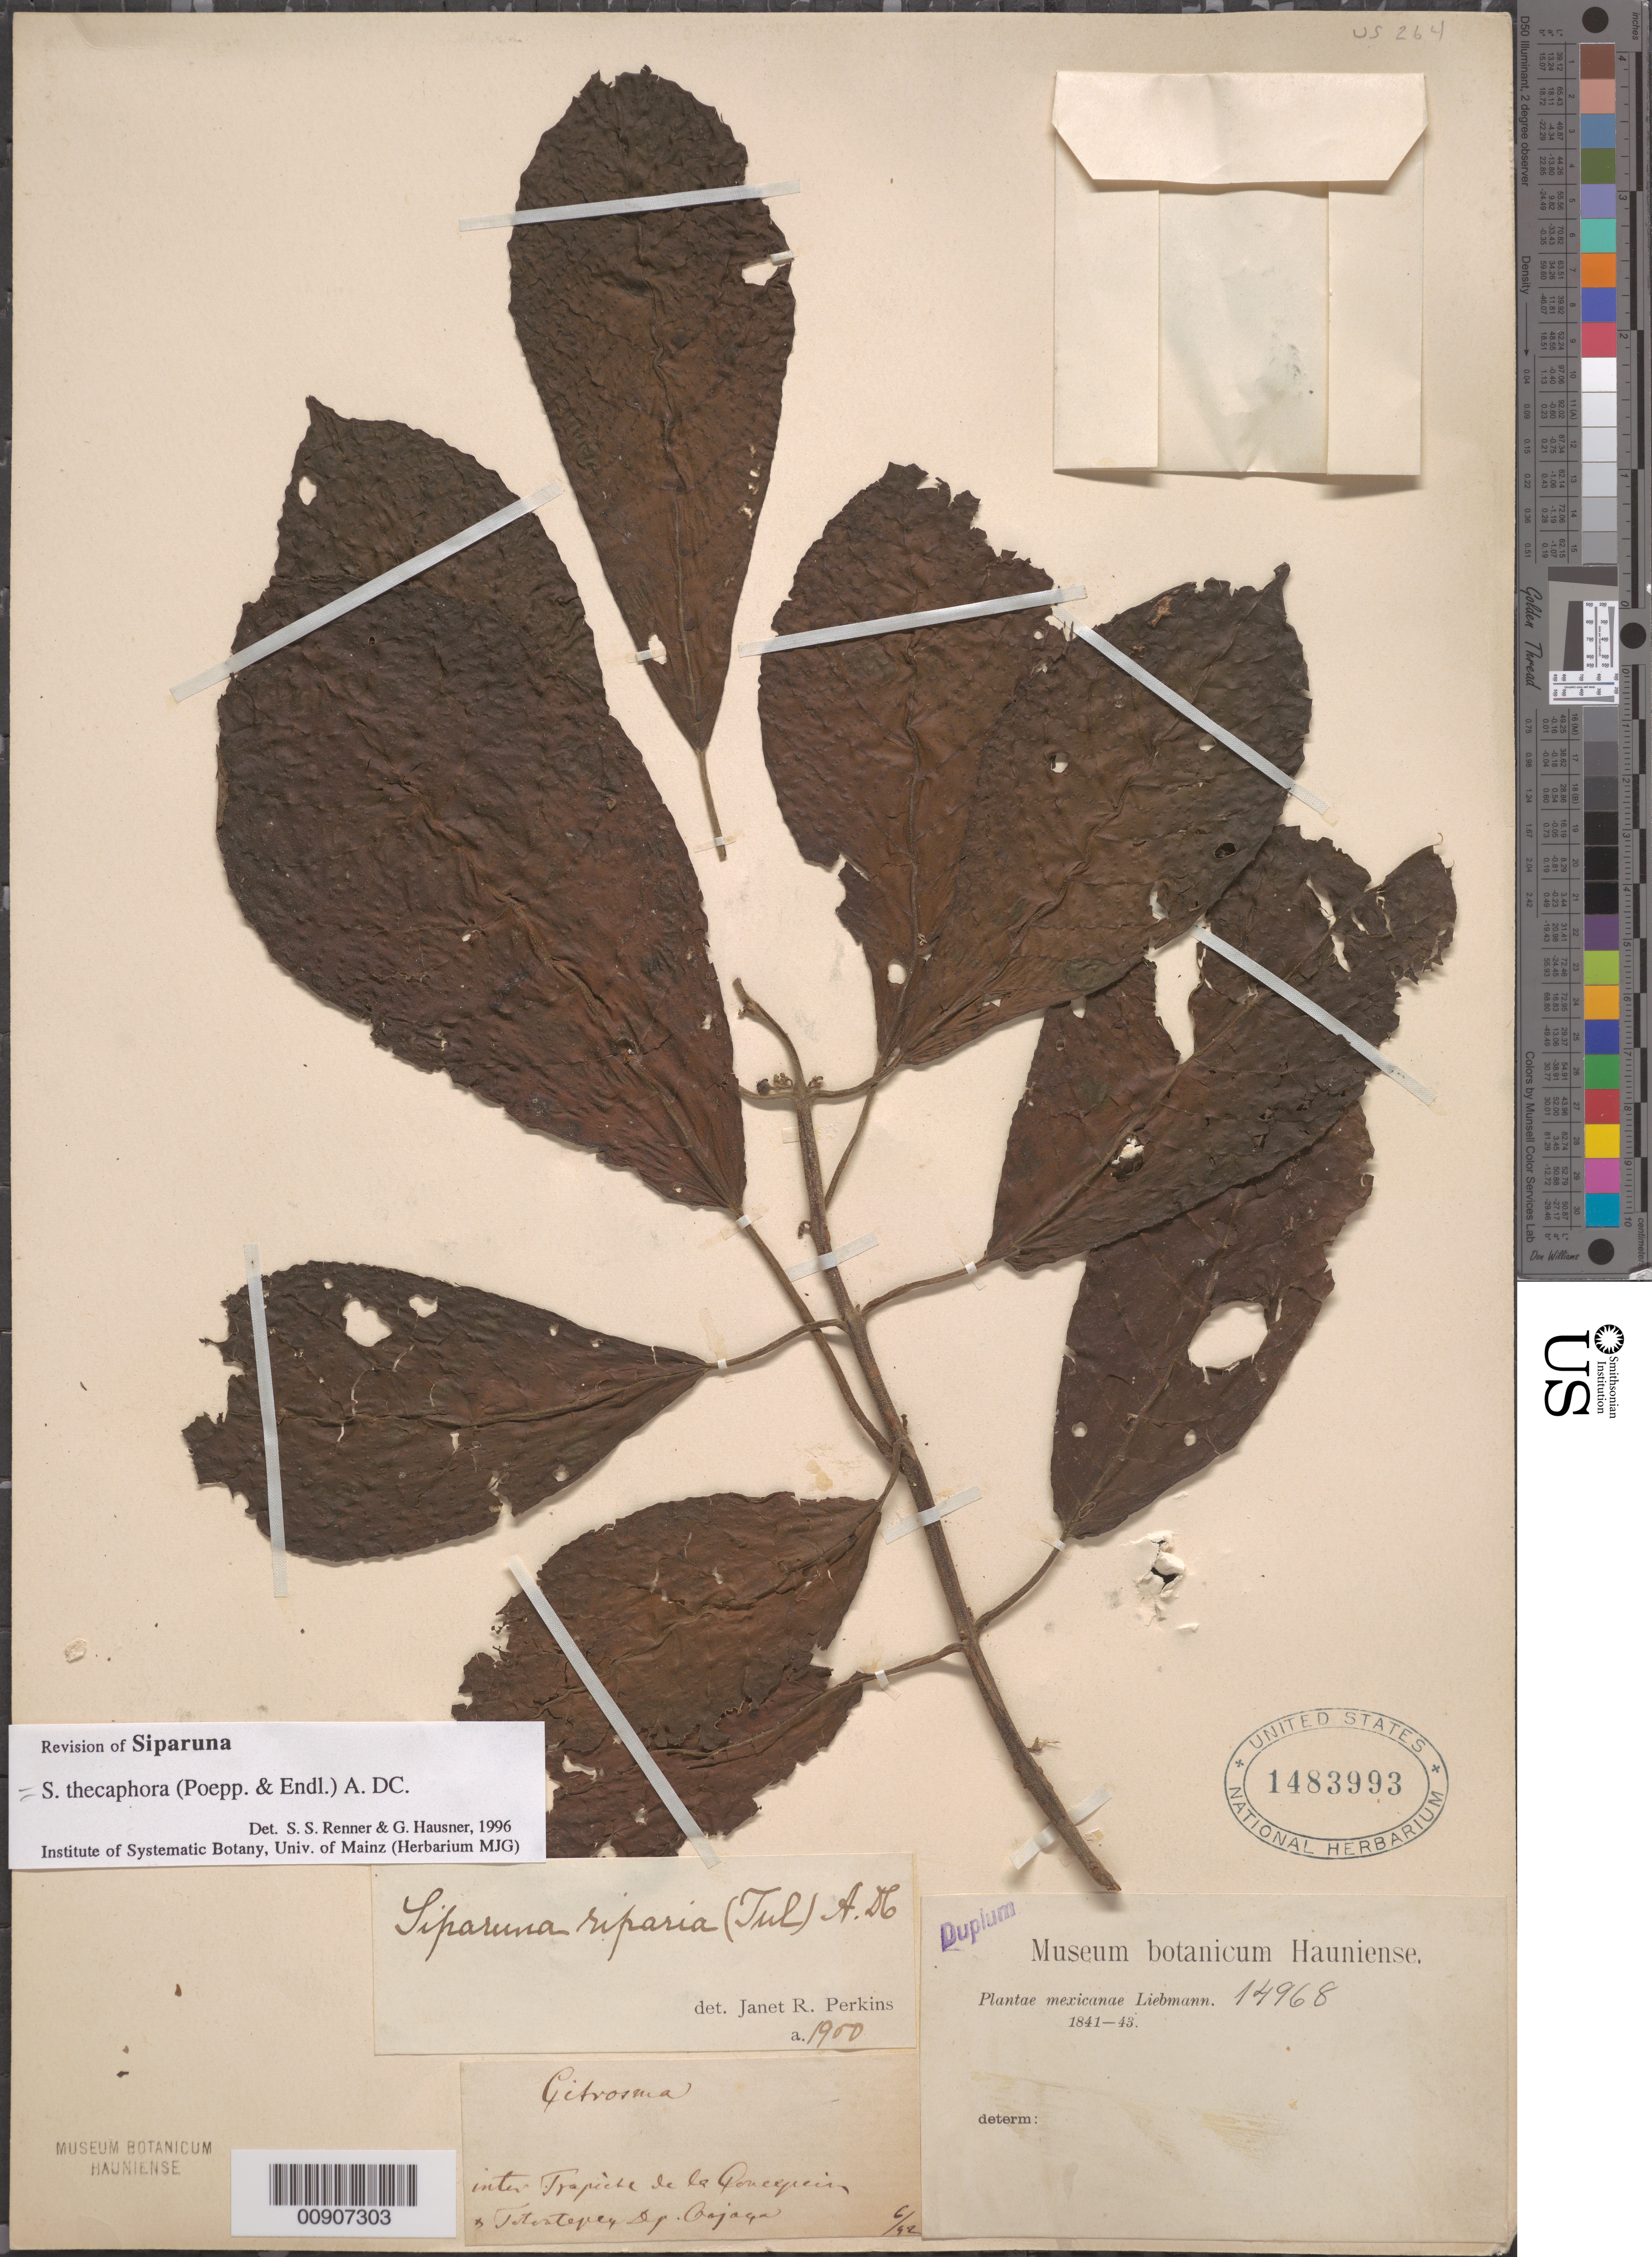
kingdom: Plantae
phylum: Tracheophyta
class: Magnoliopsida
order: Laurales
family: Siparunaceae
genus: Siparuna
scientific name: Siparuna thecaphora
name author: (Poepp. & Endl.) A. DC.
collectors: F. M. Liebmann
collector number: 14968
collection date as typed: Jun 1842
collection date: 1842-06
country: Mexico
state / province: Oaxaca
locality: Inter Trapiche de la Concepción & Totontepec, Dp. Oajaca [sic].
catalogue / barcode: US 1483993